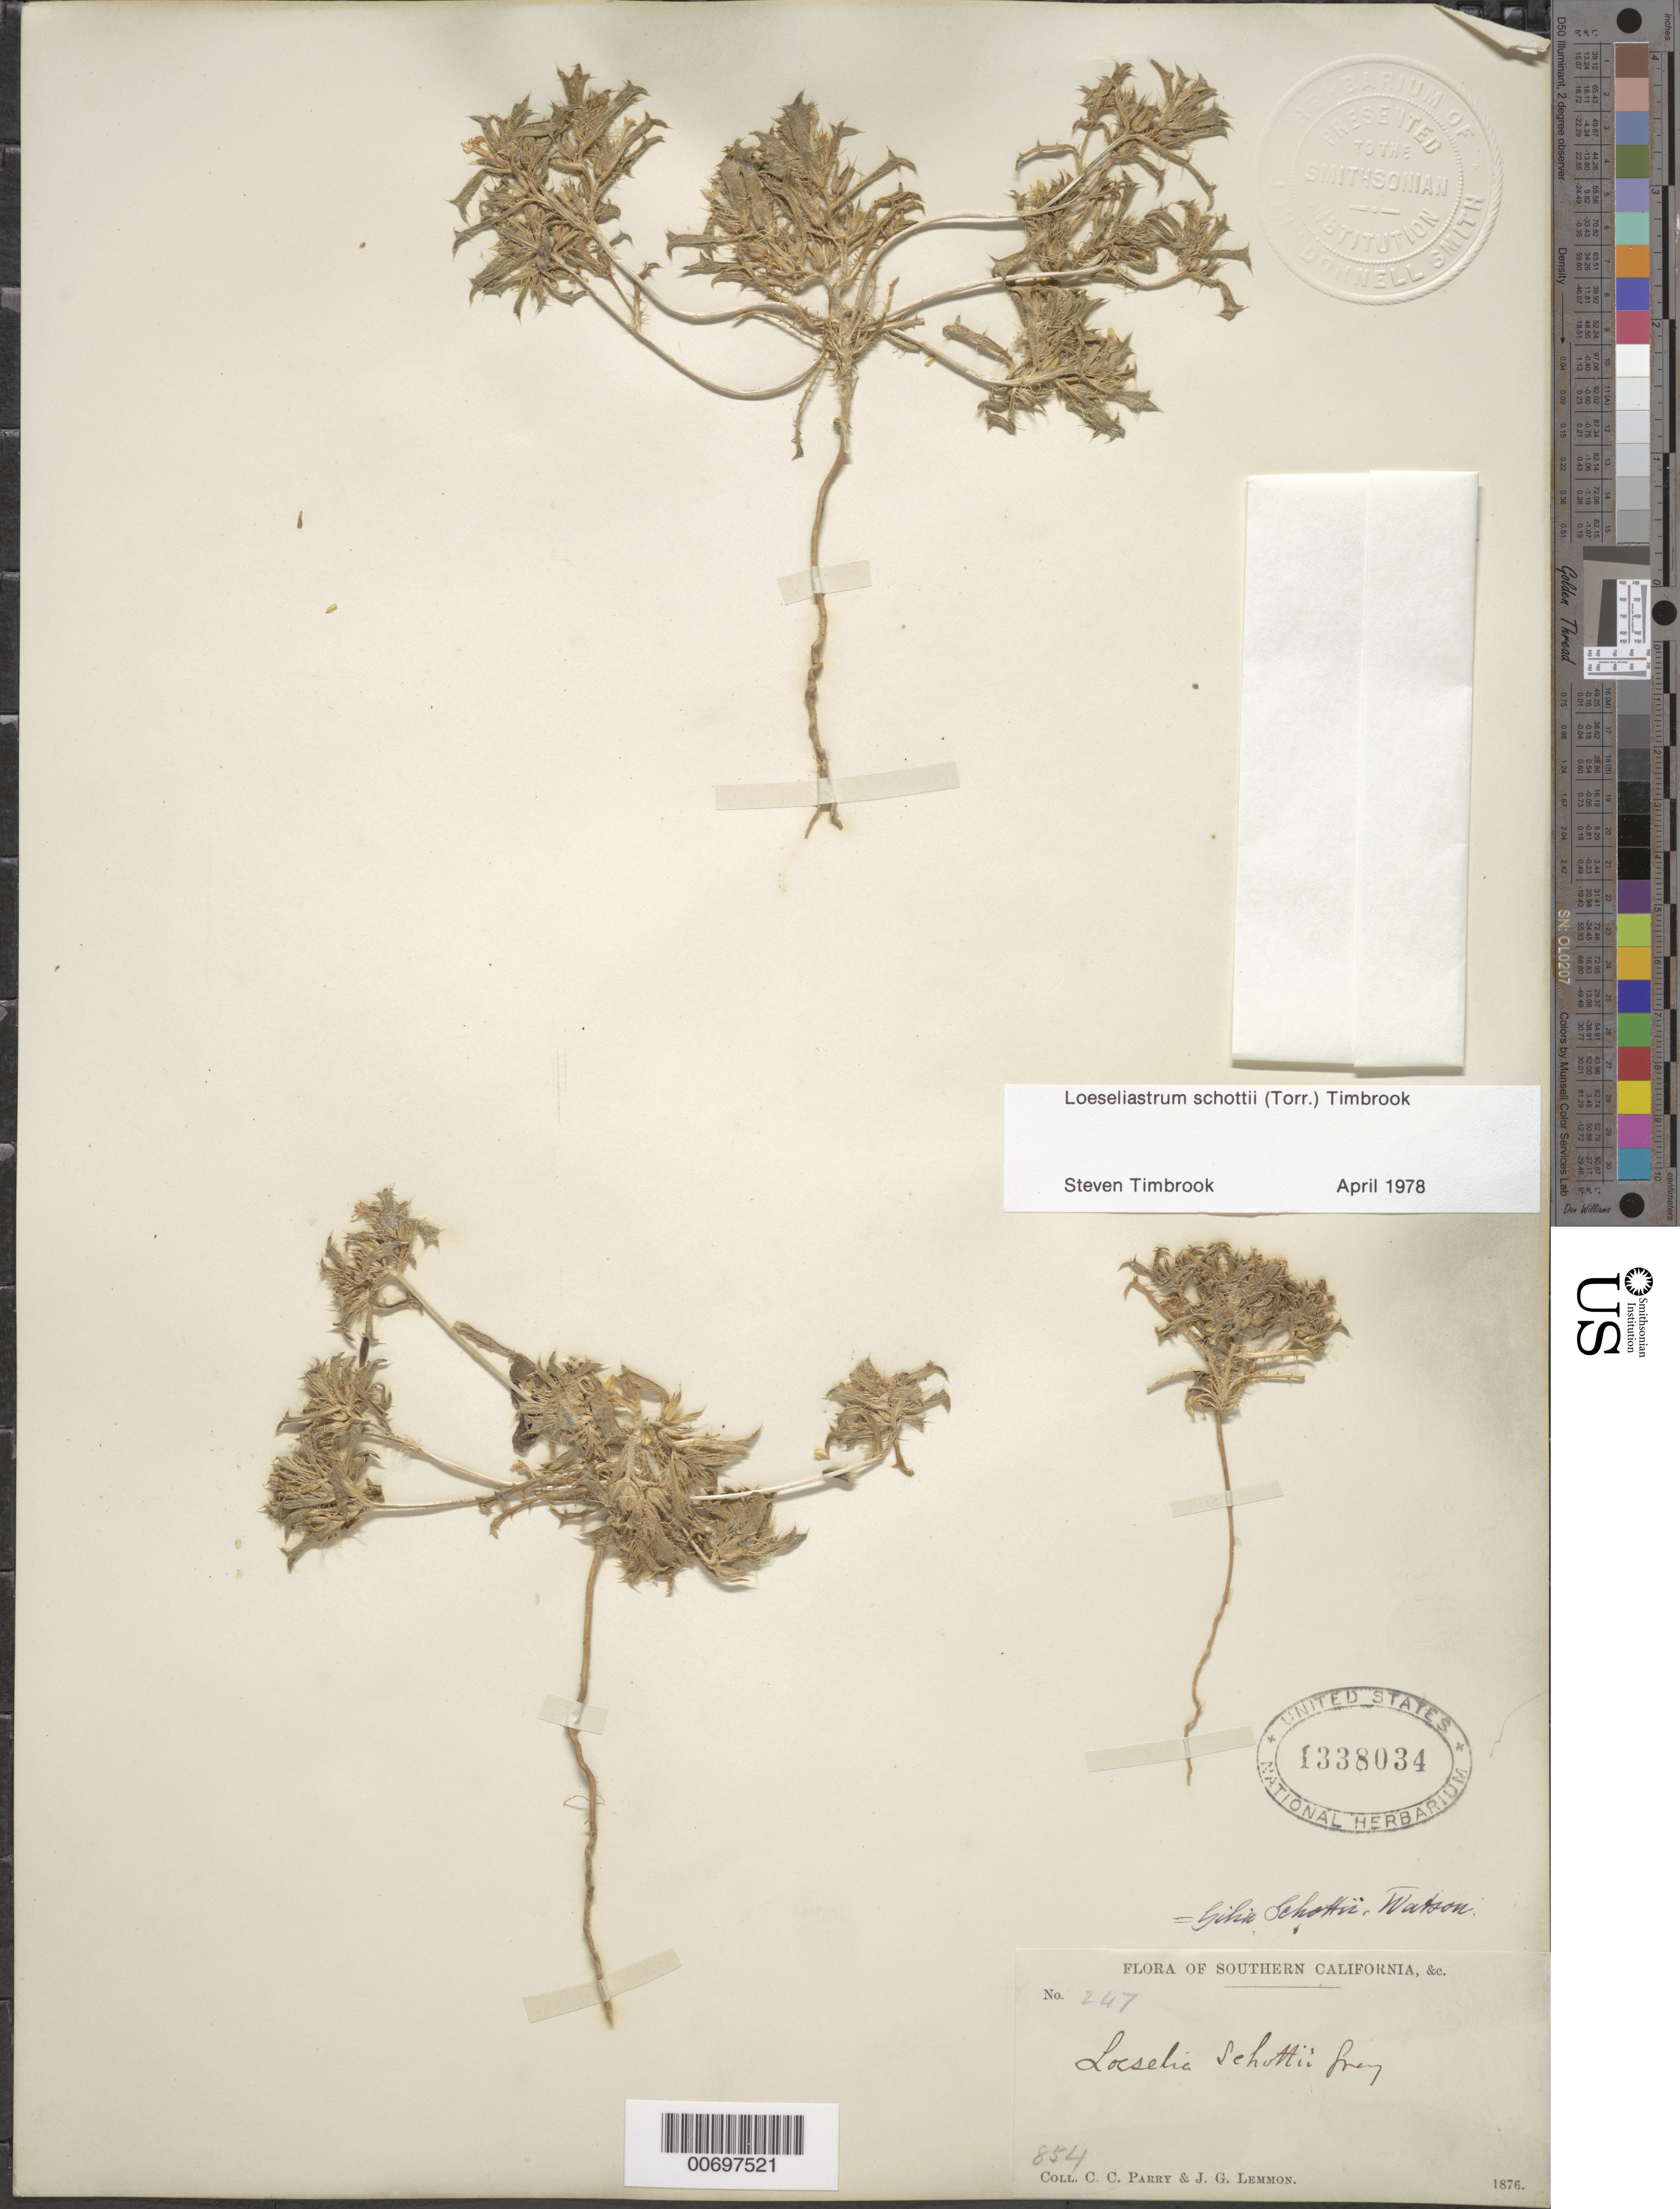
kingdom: Plantae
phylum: Tracheophyta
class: Magnoliopsida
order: Ericales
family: Polemoniaceae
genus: Loeseliastrum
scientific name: Loeseliastrum schottii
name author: (Torr.) Timbrook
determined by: Timbrook, S.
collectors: C. C. Parry & J. G. Lemmon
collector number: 247 or 854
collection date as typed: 1876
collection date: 1876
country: United States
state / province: California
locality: Southern.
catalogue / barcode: US 1338034